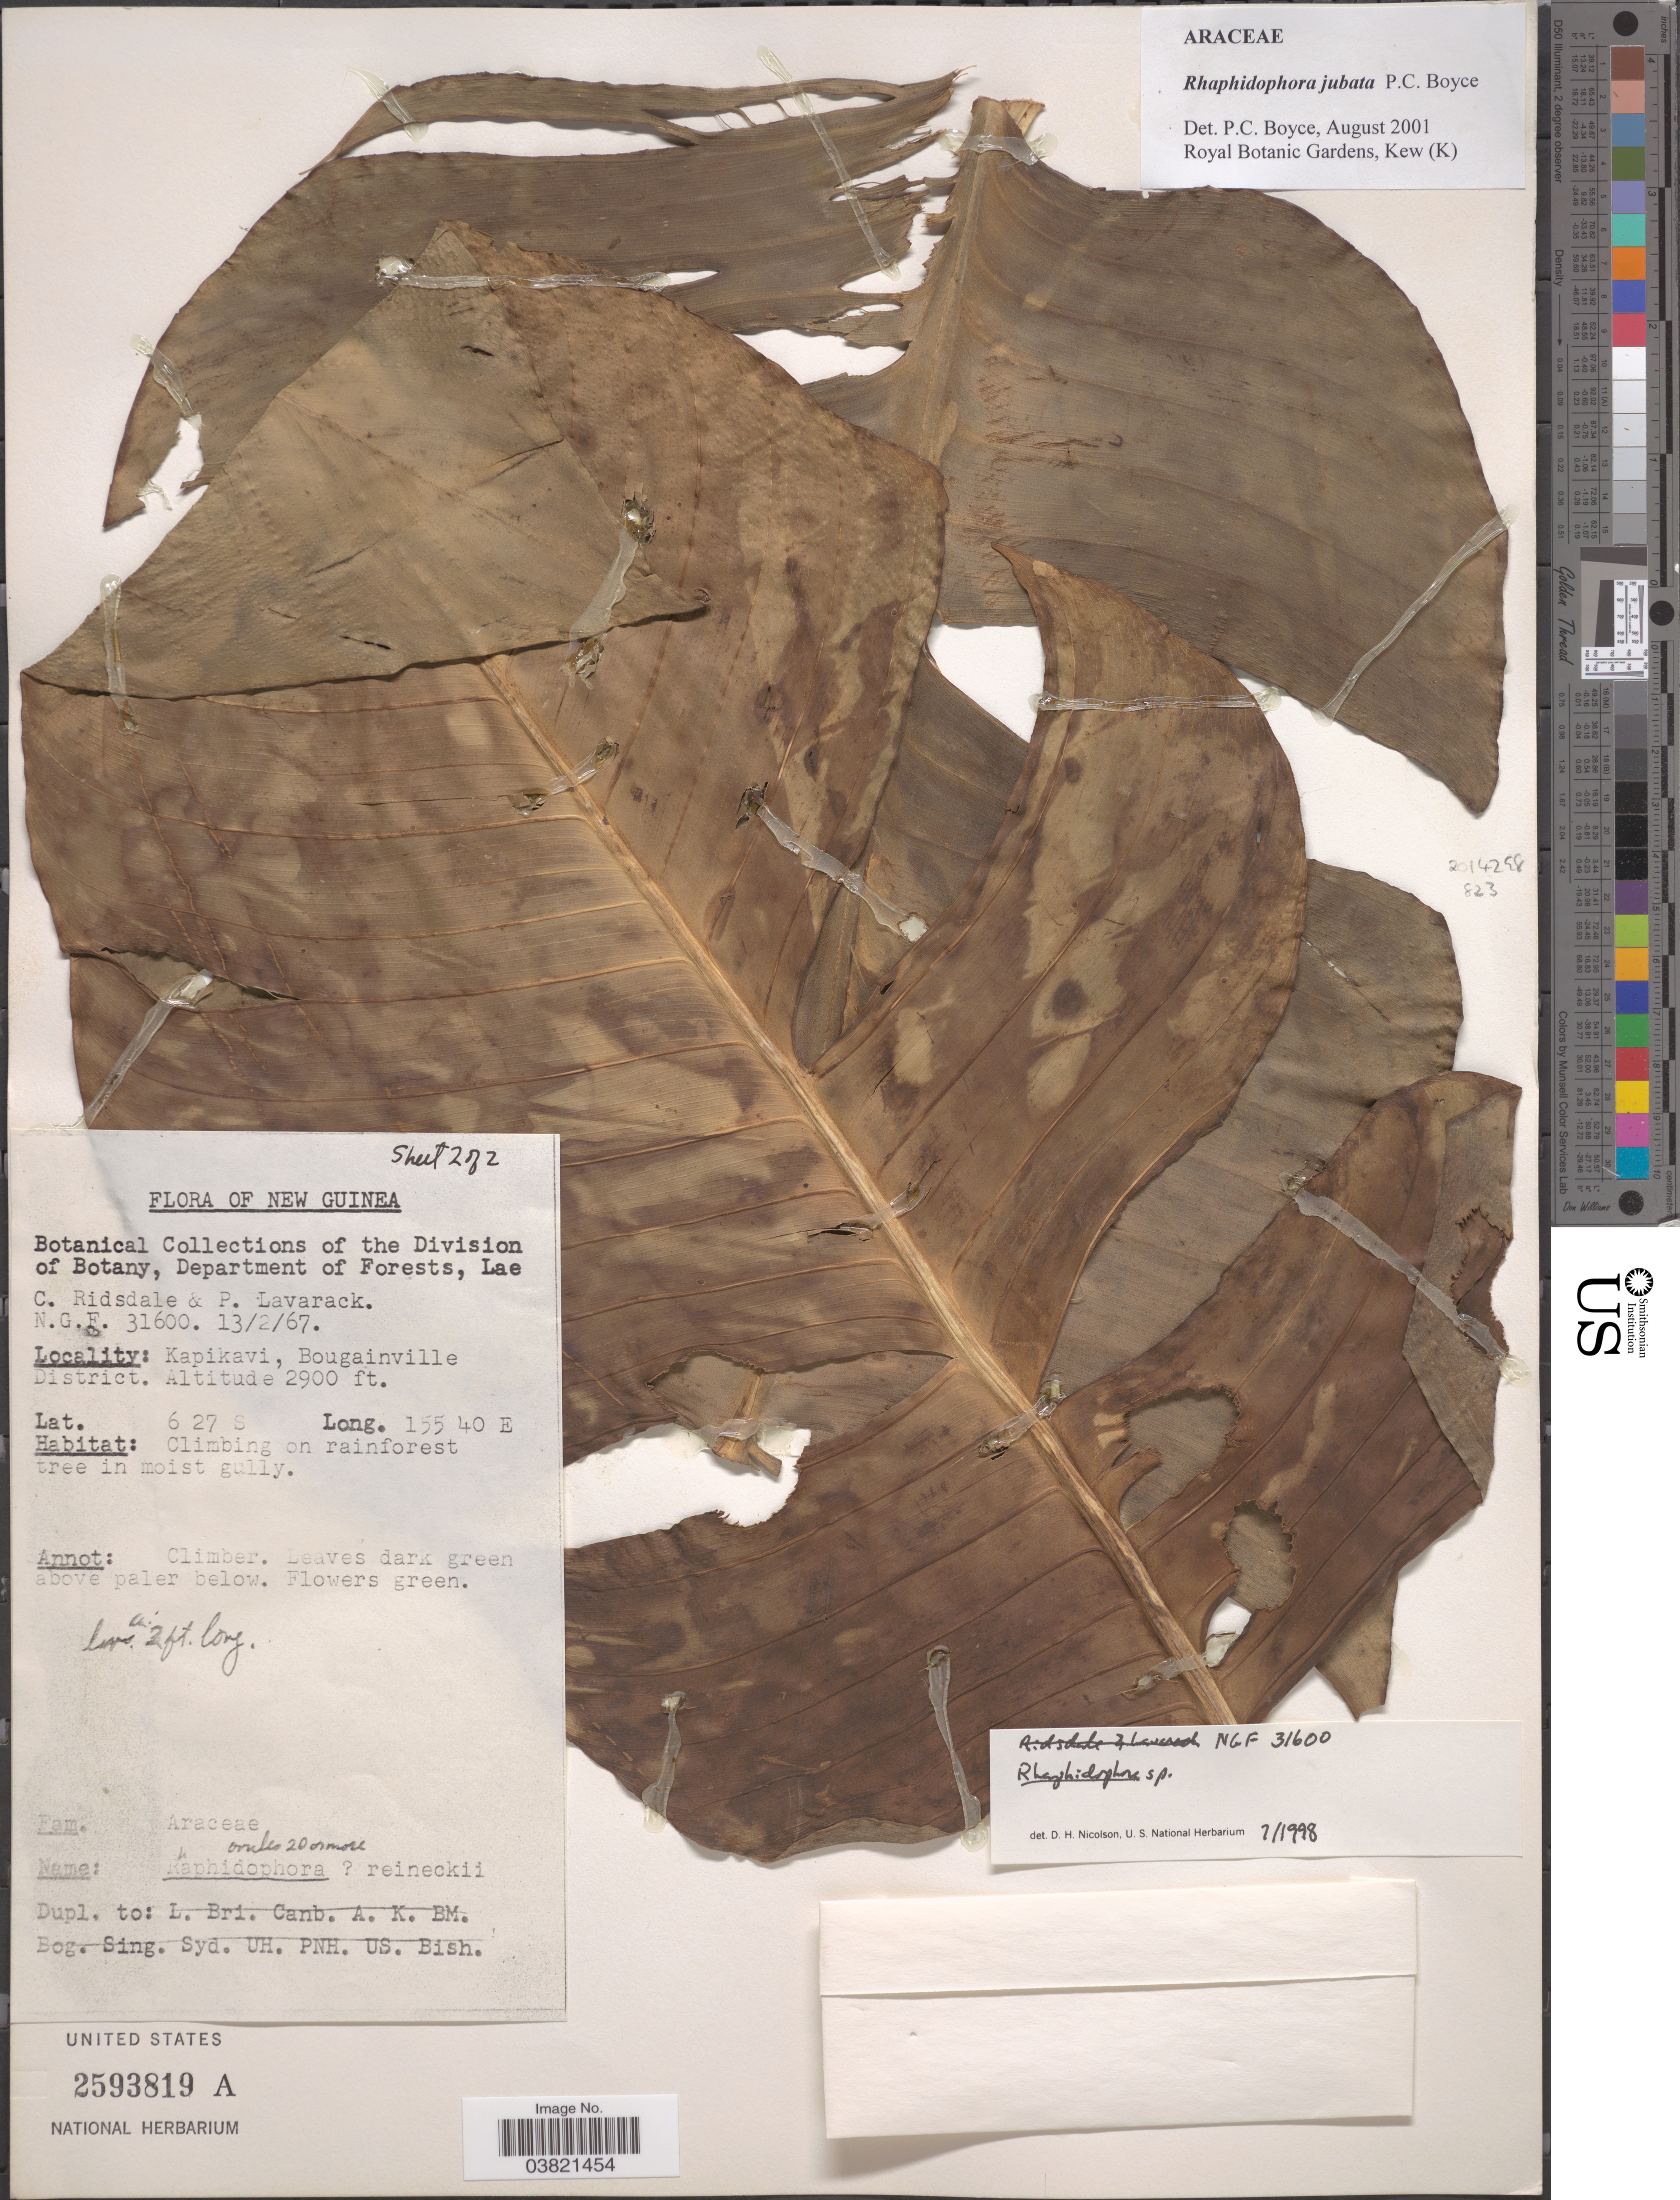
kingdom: Plantae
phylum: Tracheophyta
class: Liliopsida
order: Alismatales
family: Araceae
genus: Rhaphidophora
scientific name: Rhaphidophora jubata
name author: P.C. Boyce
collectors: C. E. Ridsdale & P. Lavarack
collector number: NGF 31600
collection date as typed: Transcribed d/m/y: 13/2/67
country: Papua New Guinea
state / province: Bougainville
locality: New Guinea. Kapikavi, Bougainville District.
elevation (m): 884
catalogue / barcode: US 2593819A